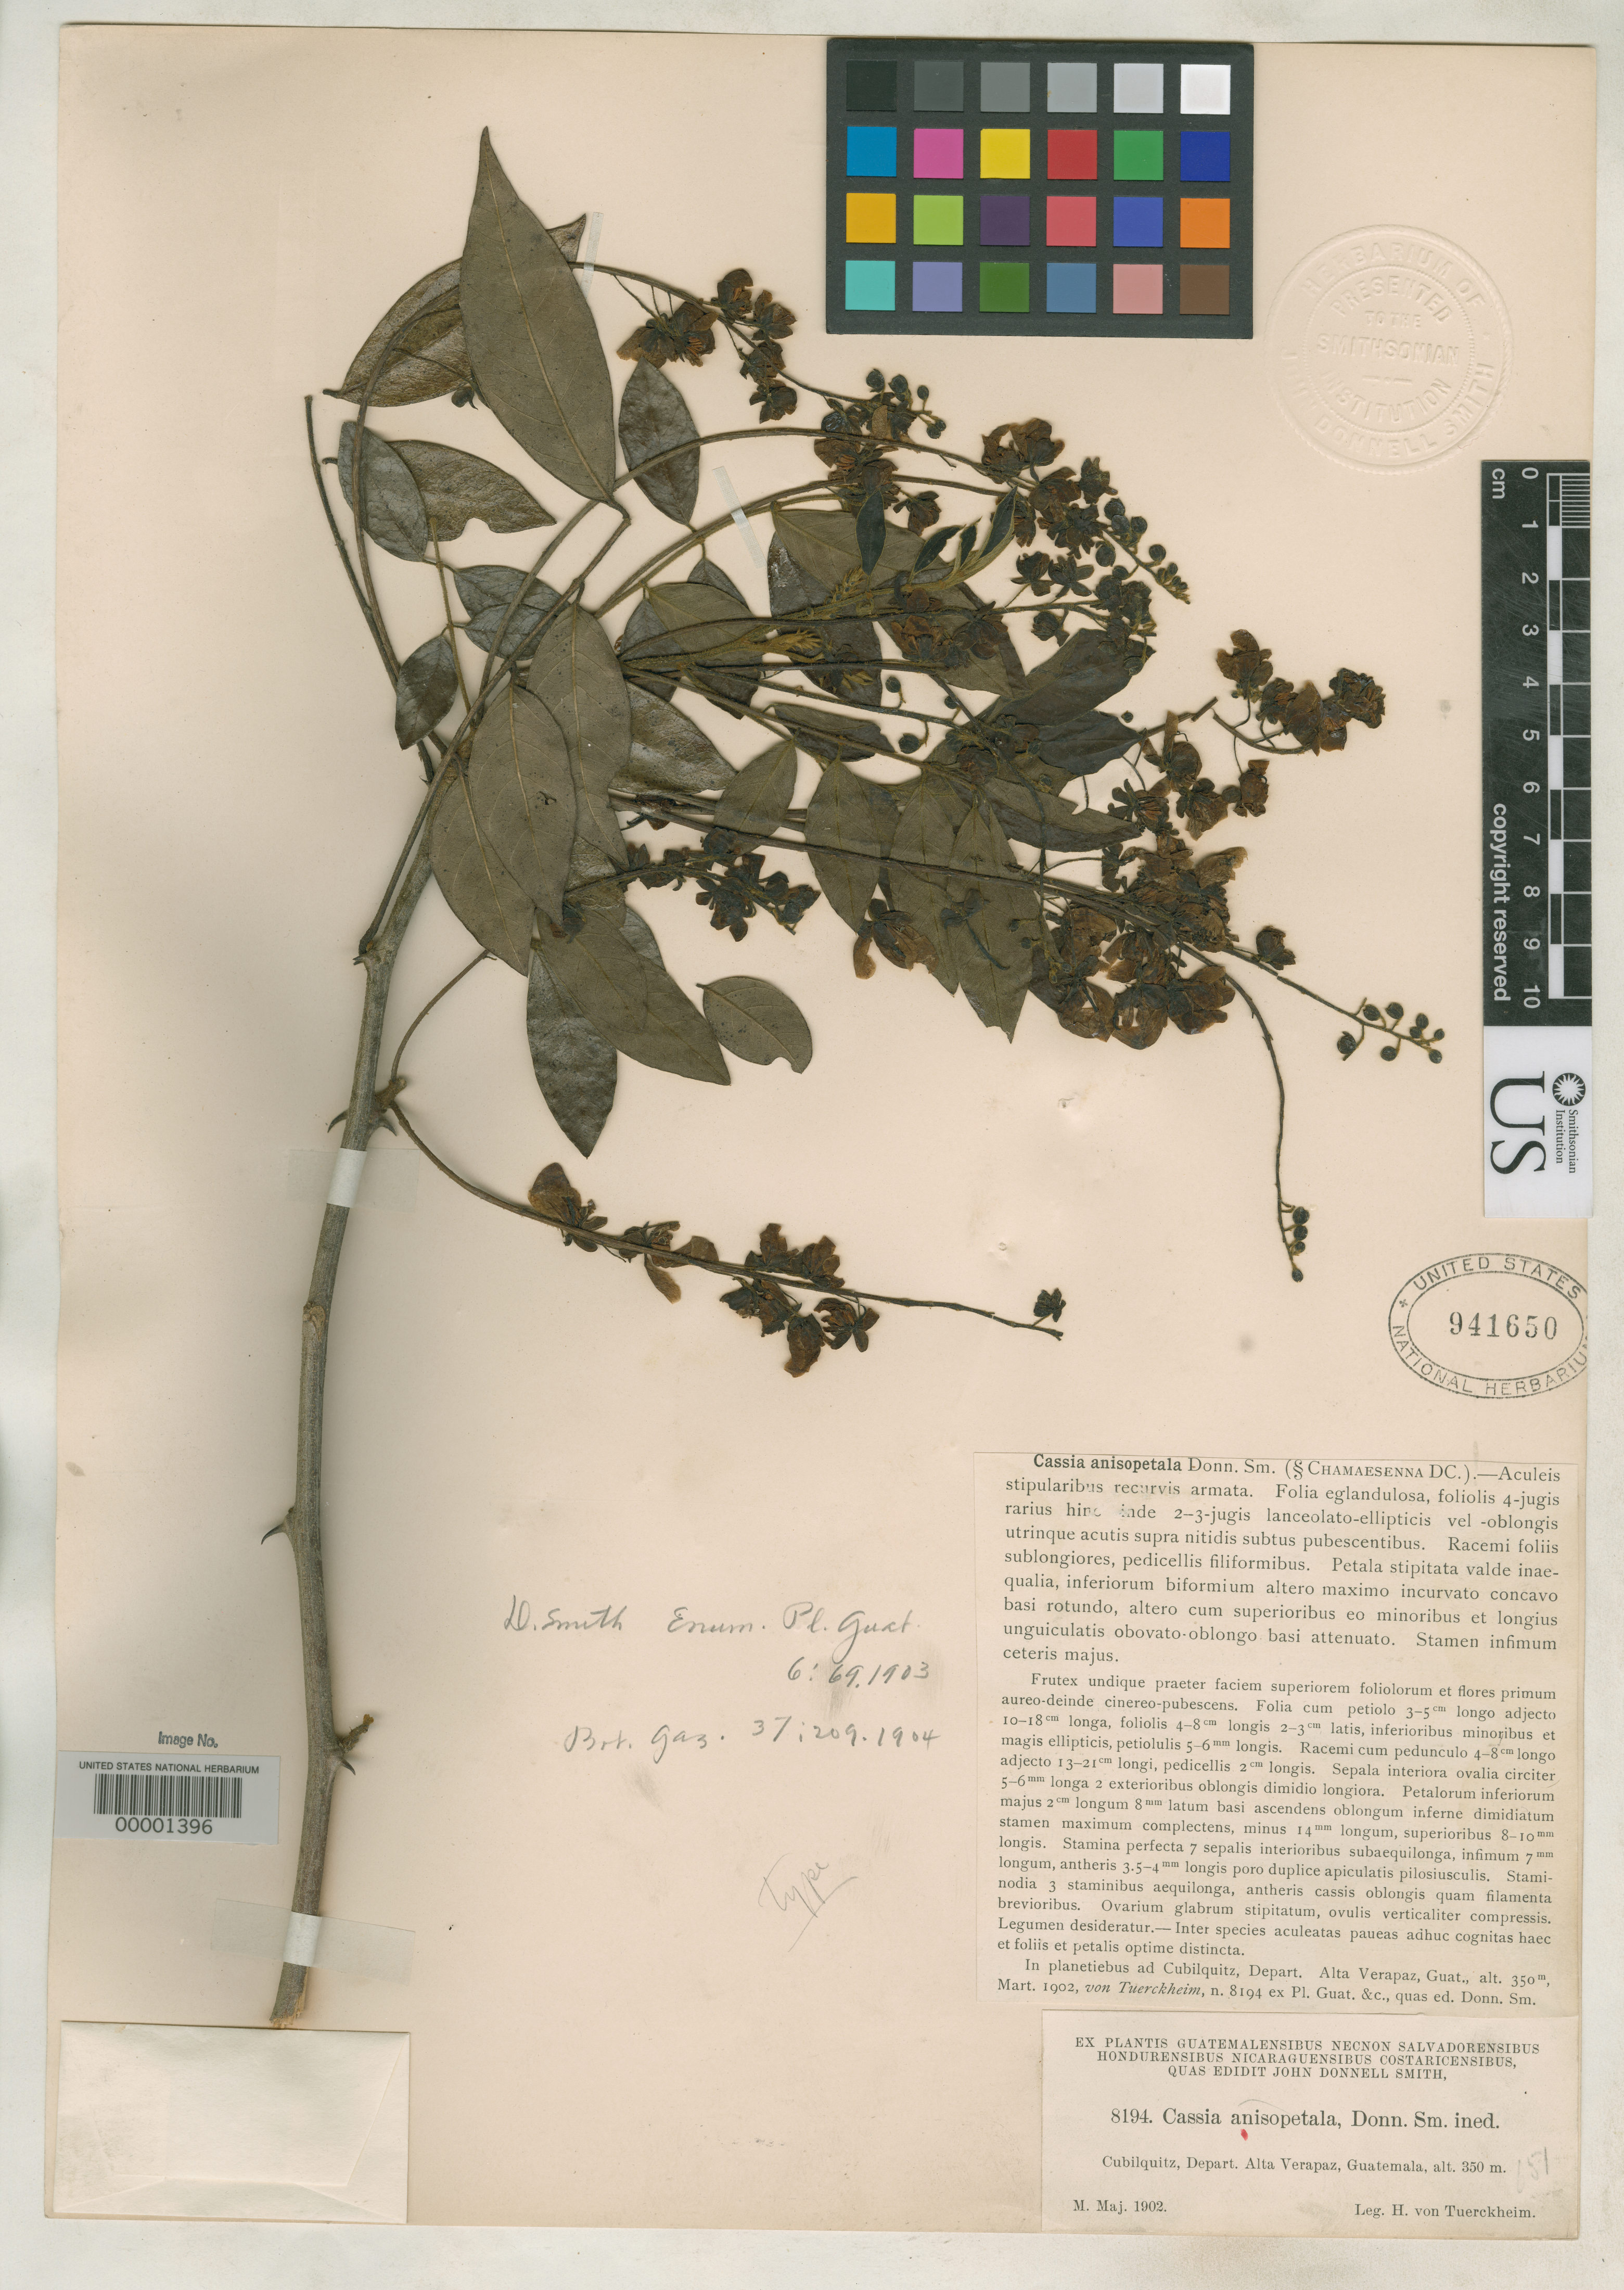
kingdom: Plantae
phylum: Tracheophyta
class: Magnoliopsida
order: Fabales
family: Fabaceae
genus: Cassia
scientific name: Cassia anisopetala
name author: Donn. Sm.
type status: Type Collection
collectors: H. von Türckheim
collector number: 8194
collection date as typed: May 1902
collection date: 1902-05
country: Guatemala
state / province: Alta Verapaz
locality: Cubilquitz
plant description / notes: One of four sheets (syntypes? USNH 941650, 941651, 941652, 941653) received ex John Donnell Smith herbarium. This sheet (941650) with protologue attached is annotated "type" in unknown hand (not Donnell Smith's).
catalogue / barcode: US 941650